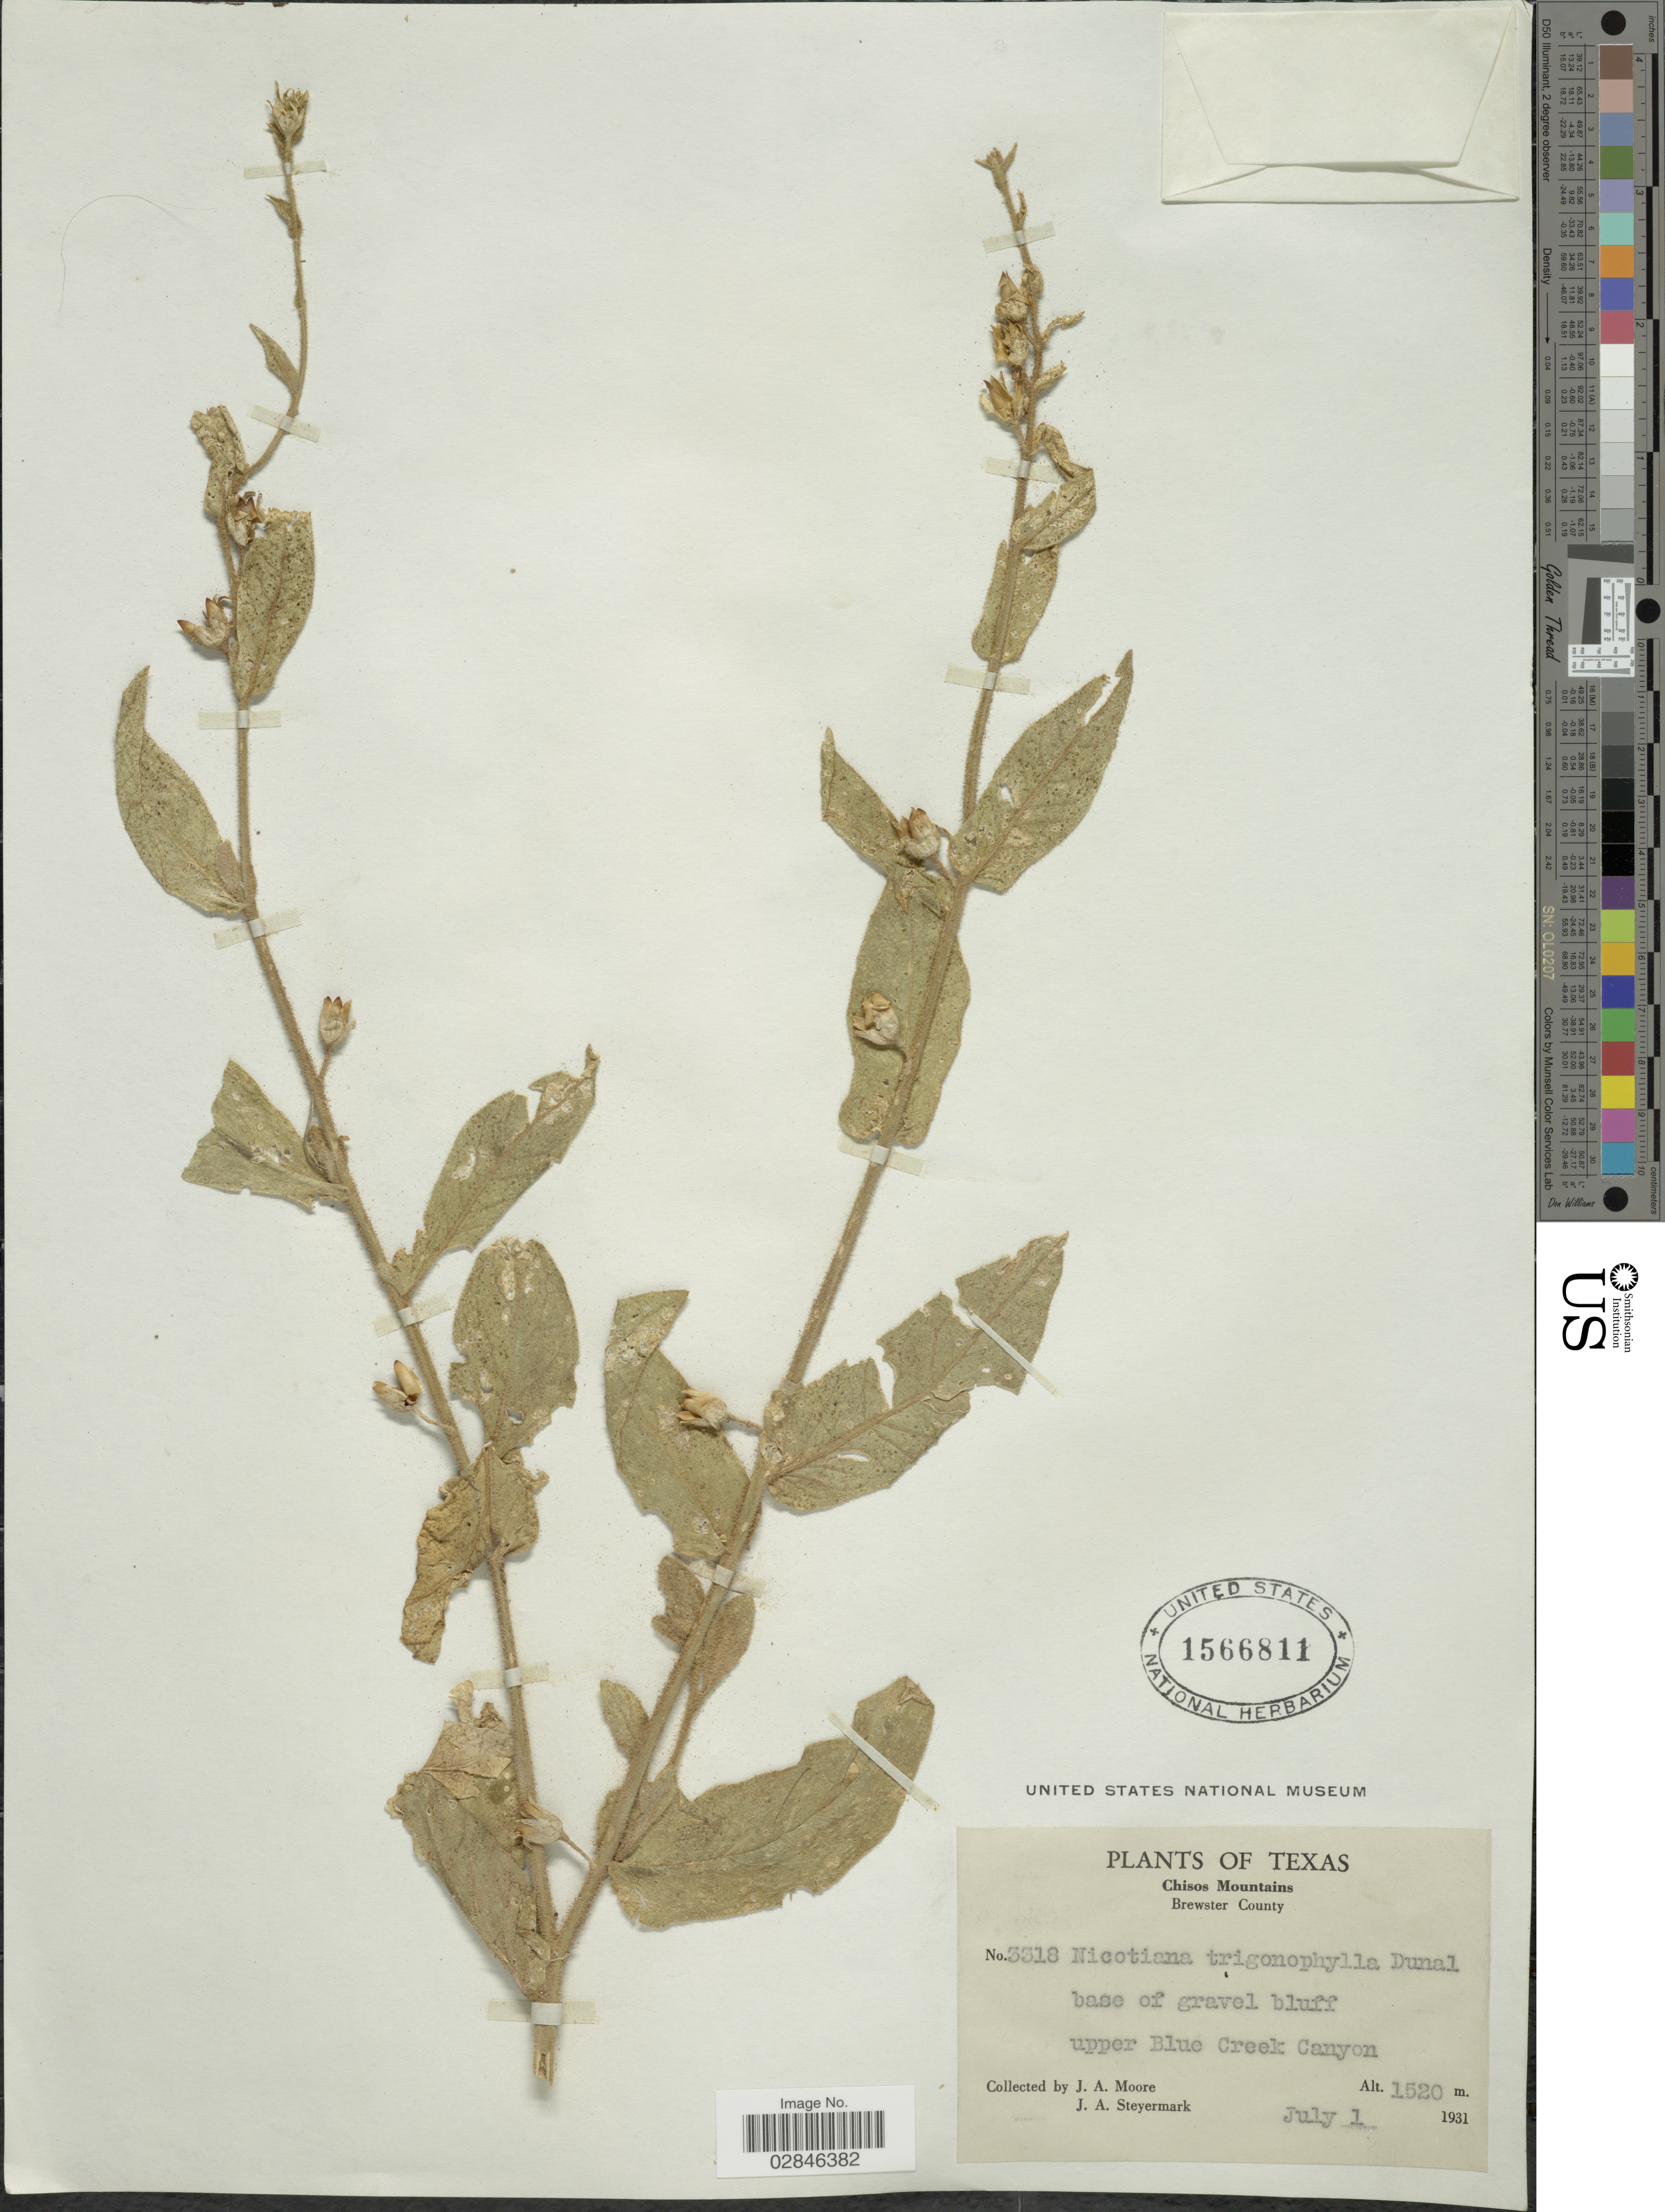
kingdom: Plantae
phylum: Tracheophyta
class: Magnoliopsida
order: Solanales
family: Solanaceae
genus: Nicotiana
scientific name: Nicotiana trigonophylla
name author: Dunal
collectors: J. A. Moore & J. Steyermark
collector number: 3318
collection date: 1931-07-01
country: United States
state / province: Texas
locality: Chisos Mountains, Brewster County, upper Blue Creek Canyon.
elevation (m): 1520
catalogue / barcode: US 1566811